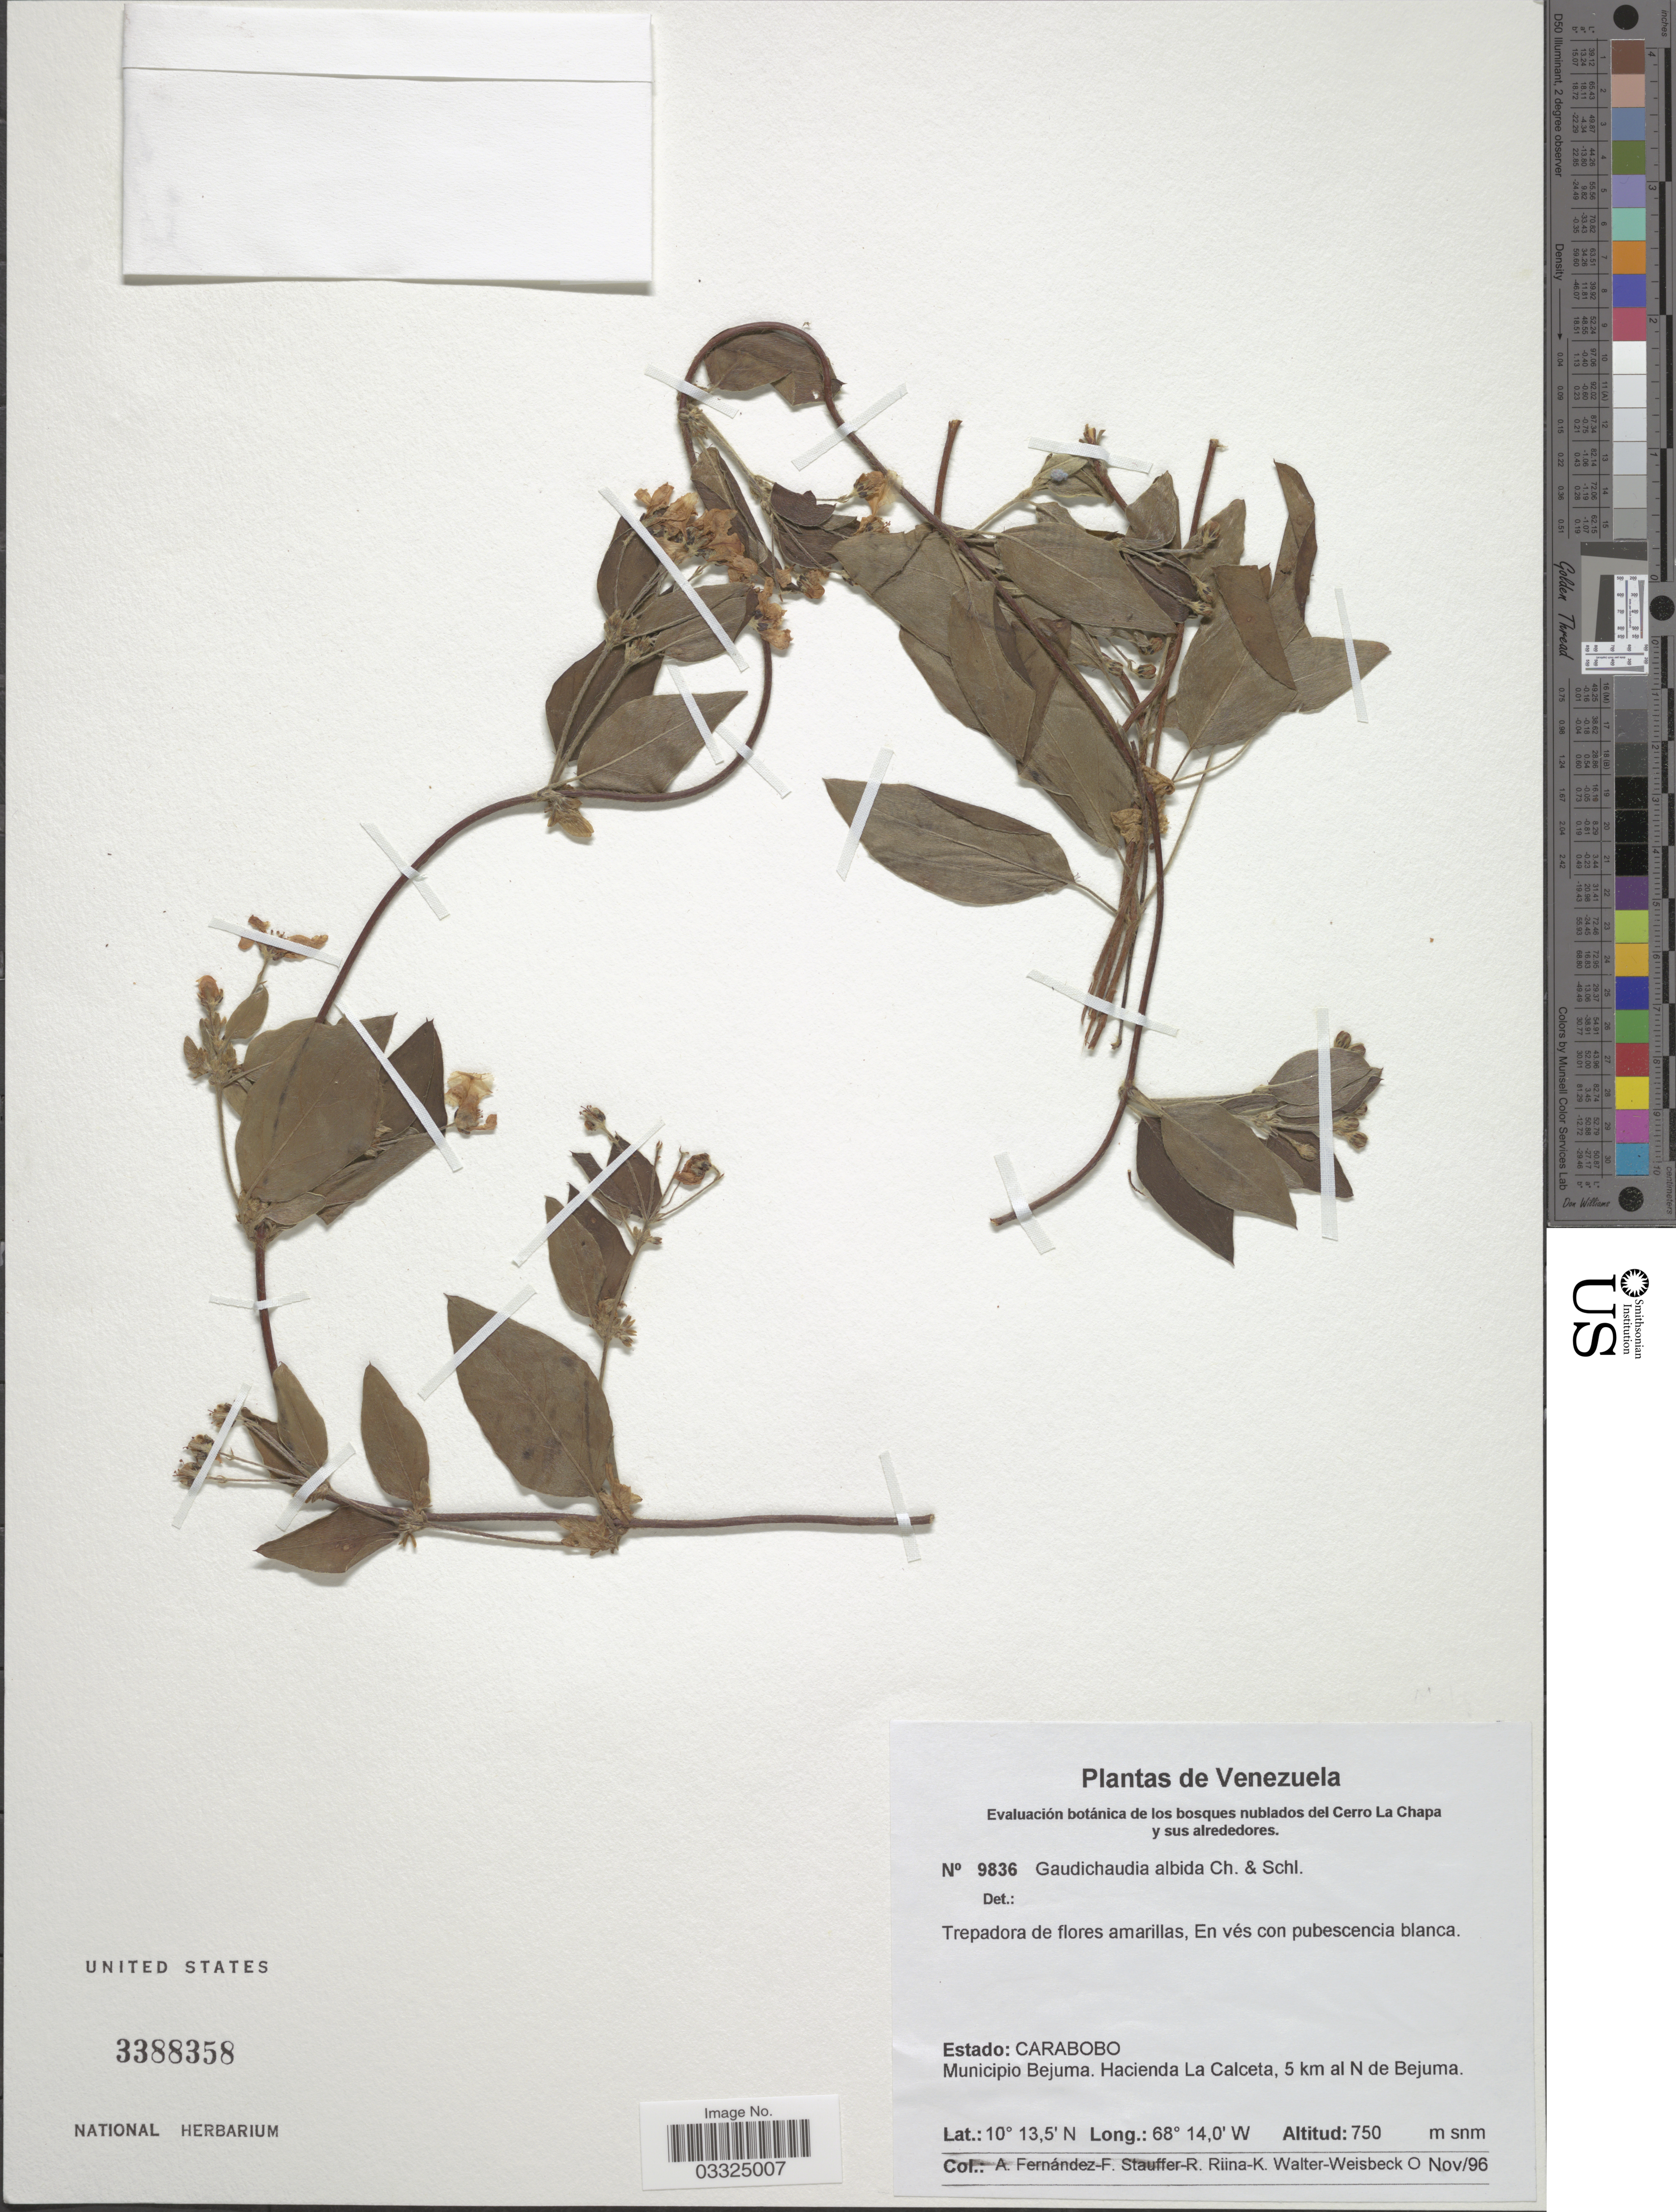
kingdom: Plantae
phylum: Tracheophyta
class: Magnoliopsida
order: Malpighiales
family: Malpighiaceae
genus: Gaudichaudia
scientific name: Gaudichaudia albida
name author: Schltdl. & Cham.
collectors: A. Fernández F., Stauffer-R., K. Riina & O. Walter-Weisbeck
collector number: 9836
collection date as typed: Transcribed d/m/y: /11/96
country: Venezuela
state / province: Carabobo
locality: Municipio Bejuma. Hacienda La Calceta, 5 km al N de Bejuma.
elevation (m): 750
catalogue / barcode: US 3388358